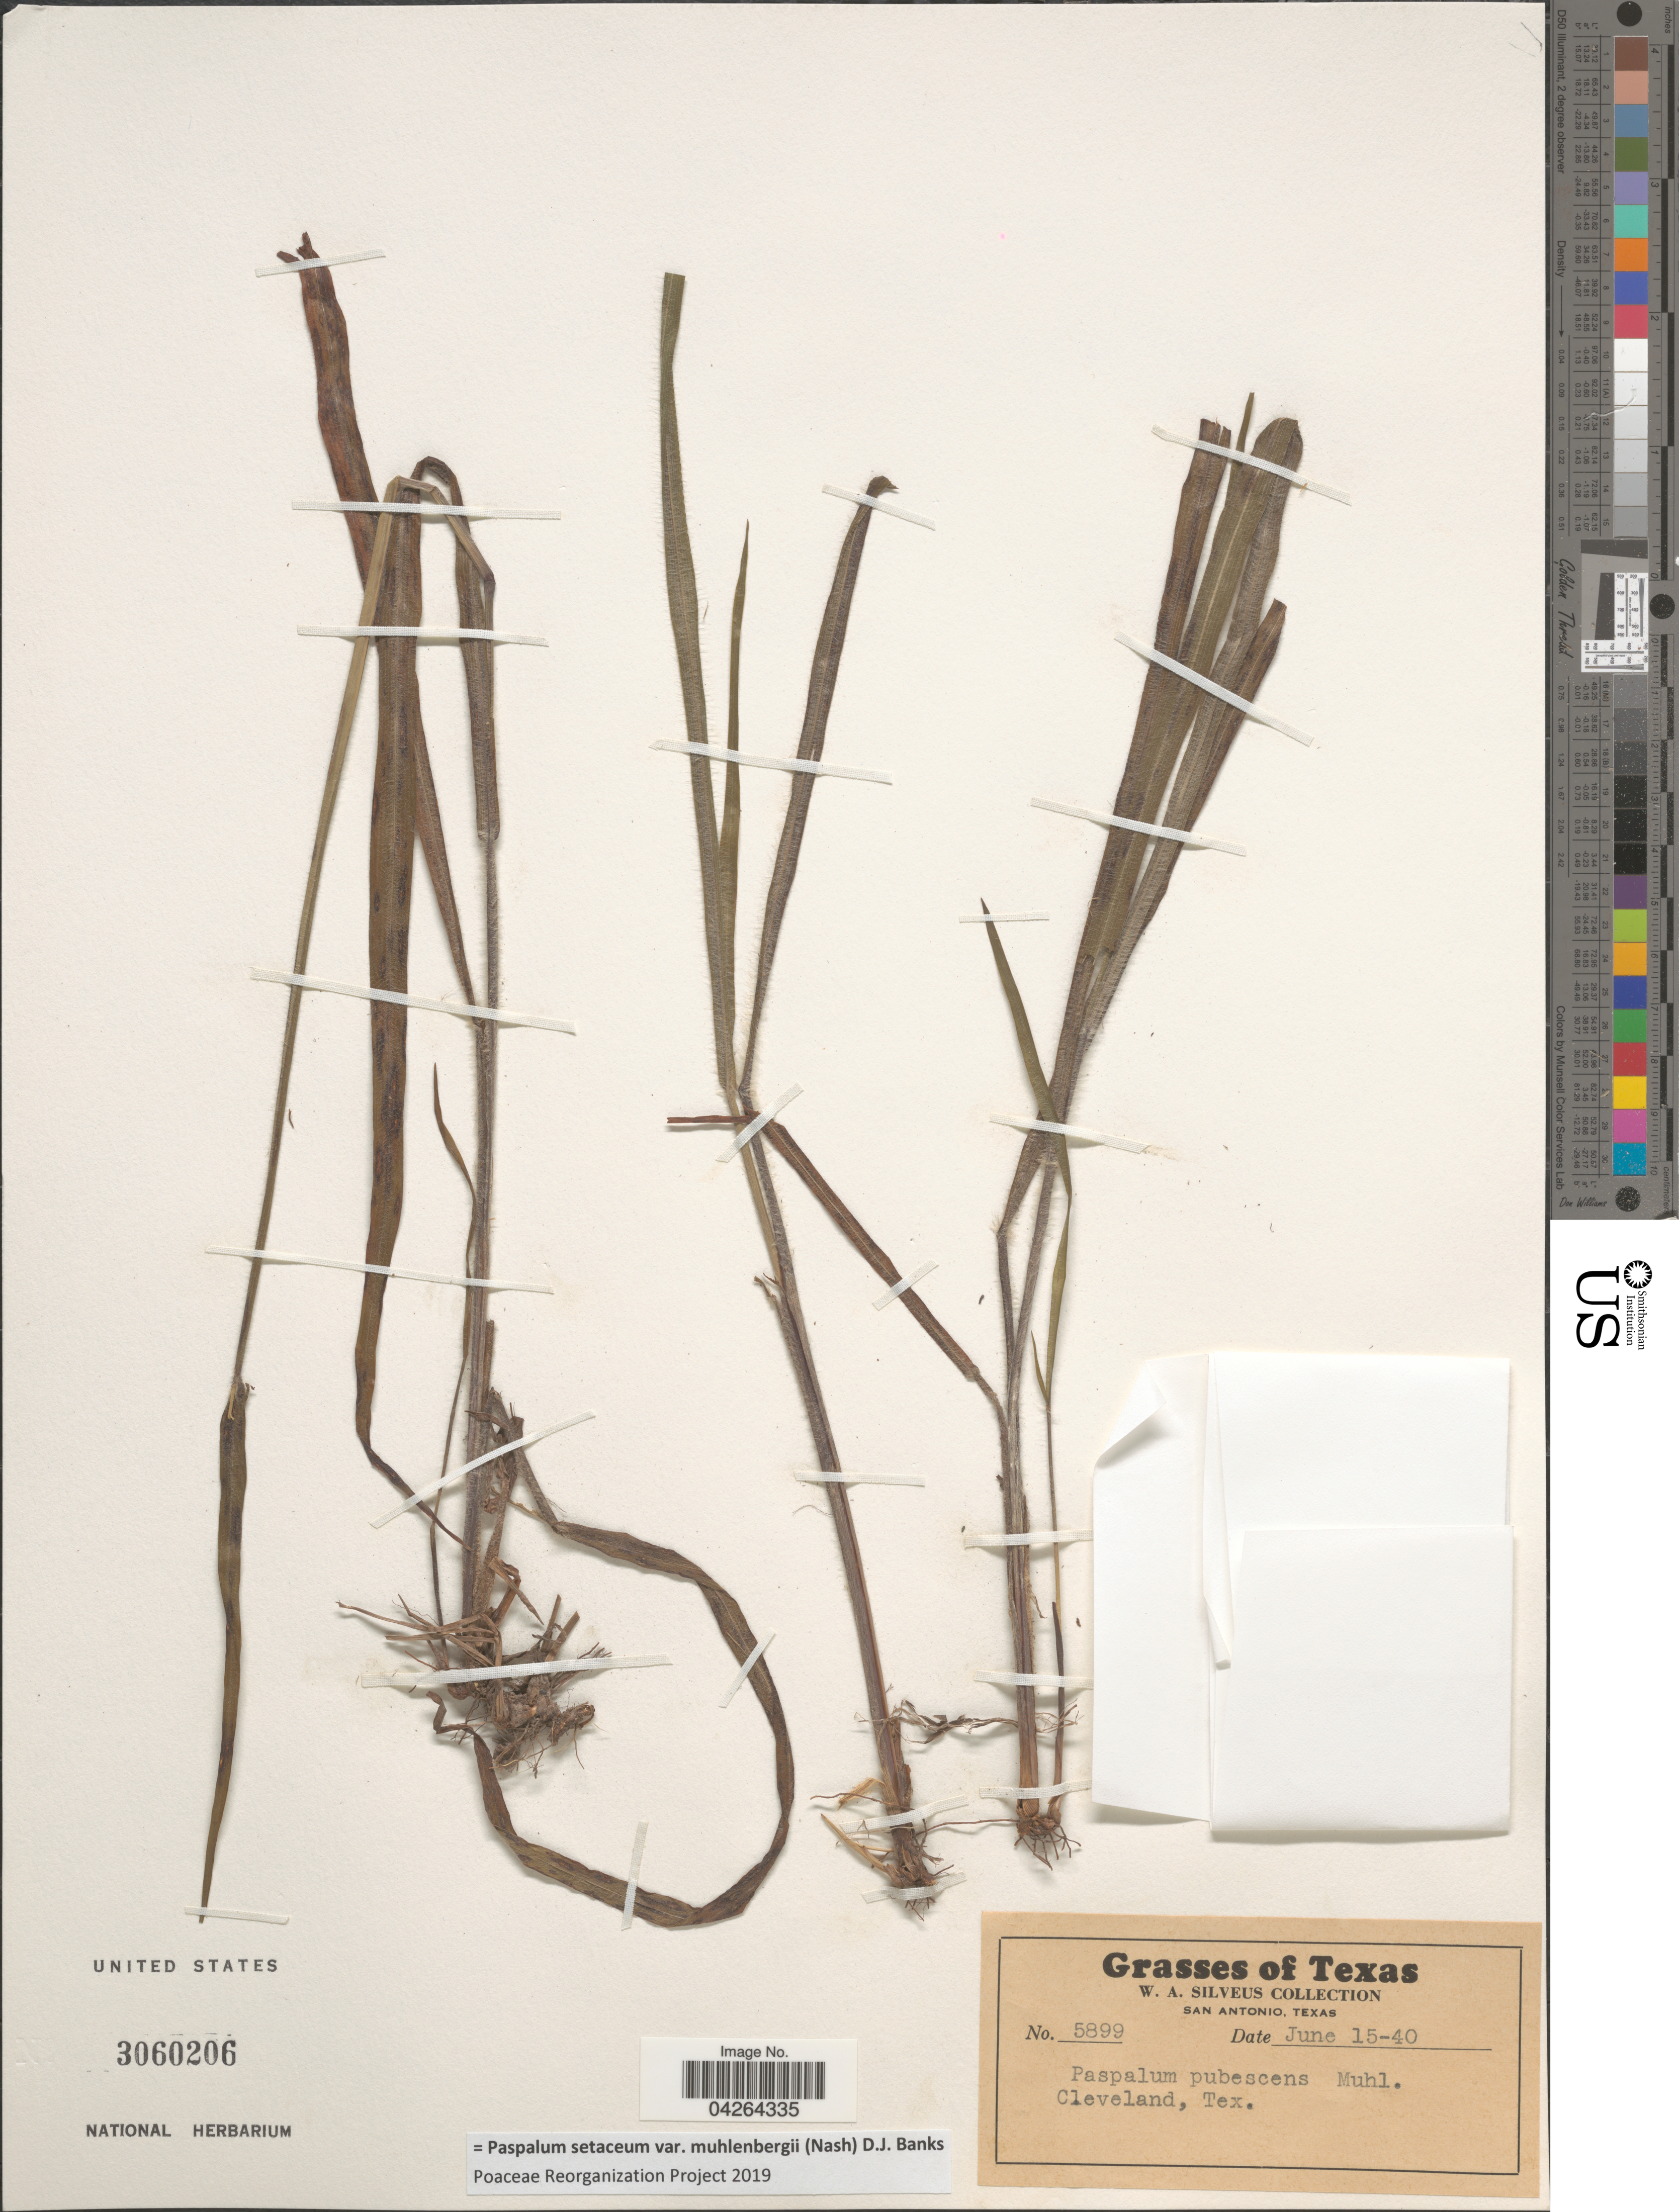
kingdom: Plantae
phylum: Tracheophyta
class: Liliopsida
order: Poales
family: Poaceae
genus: Paspalum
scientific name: Paspalum setaceum var. muhlenbergii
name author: (Nash) D.J. Banks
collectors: W. Silveus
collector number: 5899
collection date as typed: Transcribed d/m/y: 15/6/40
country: United States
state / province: Texas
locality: Cleveland.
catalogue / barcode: US 3060206